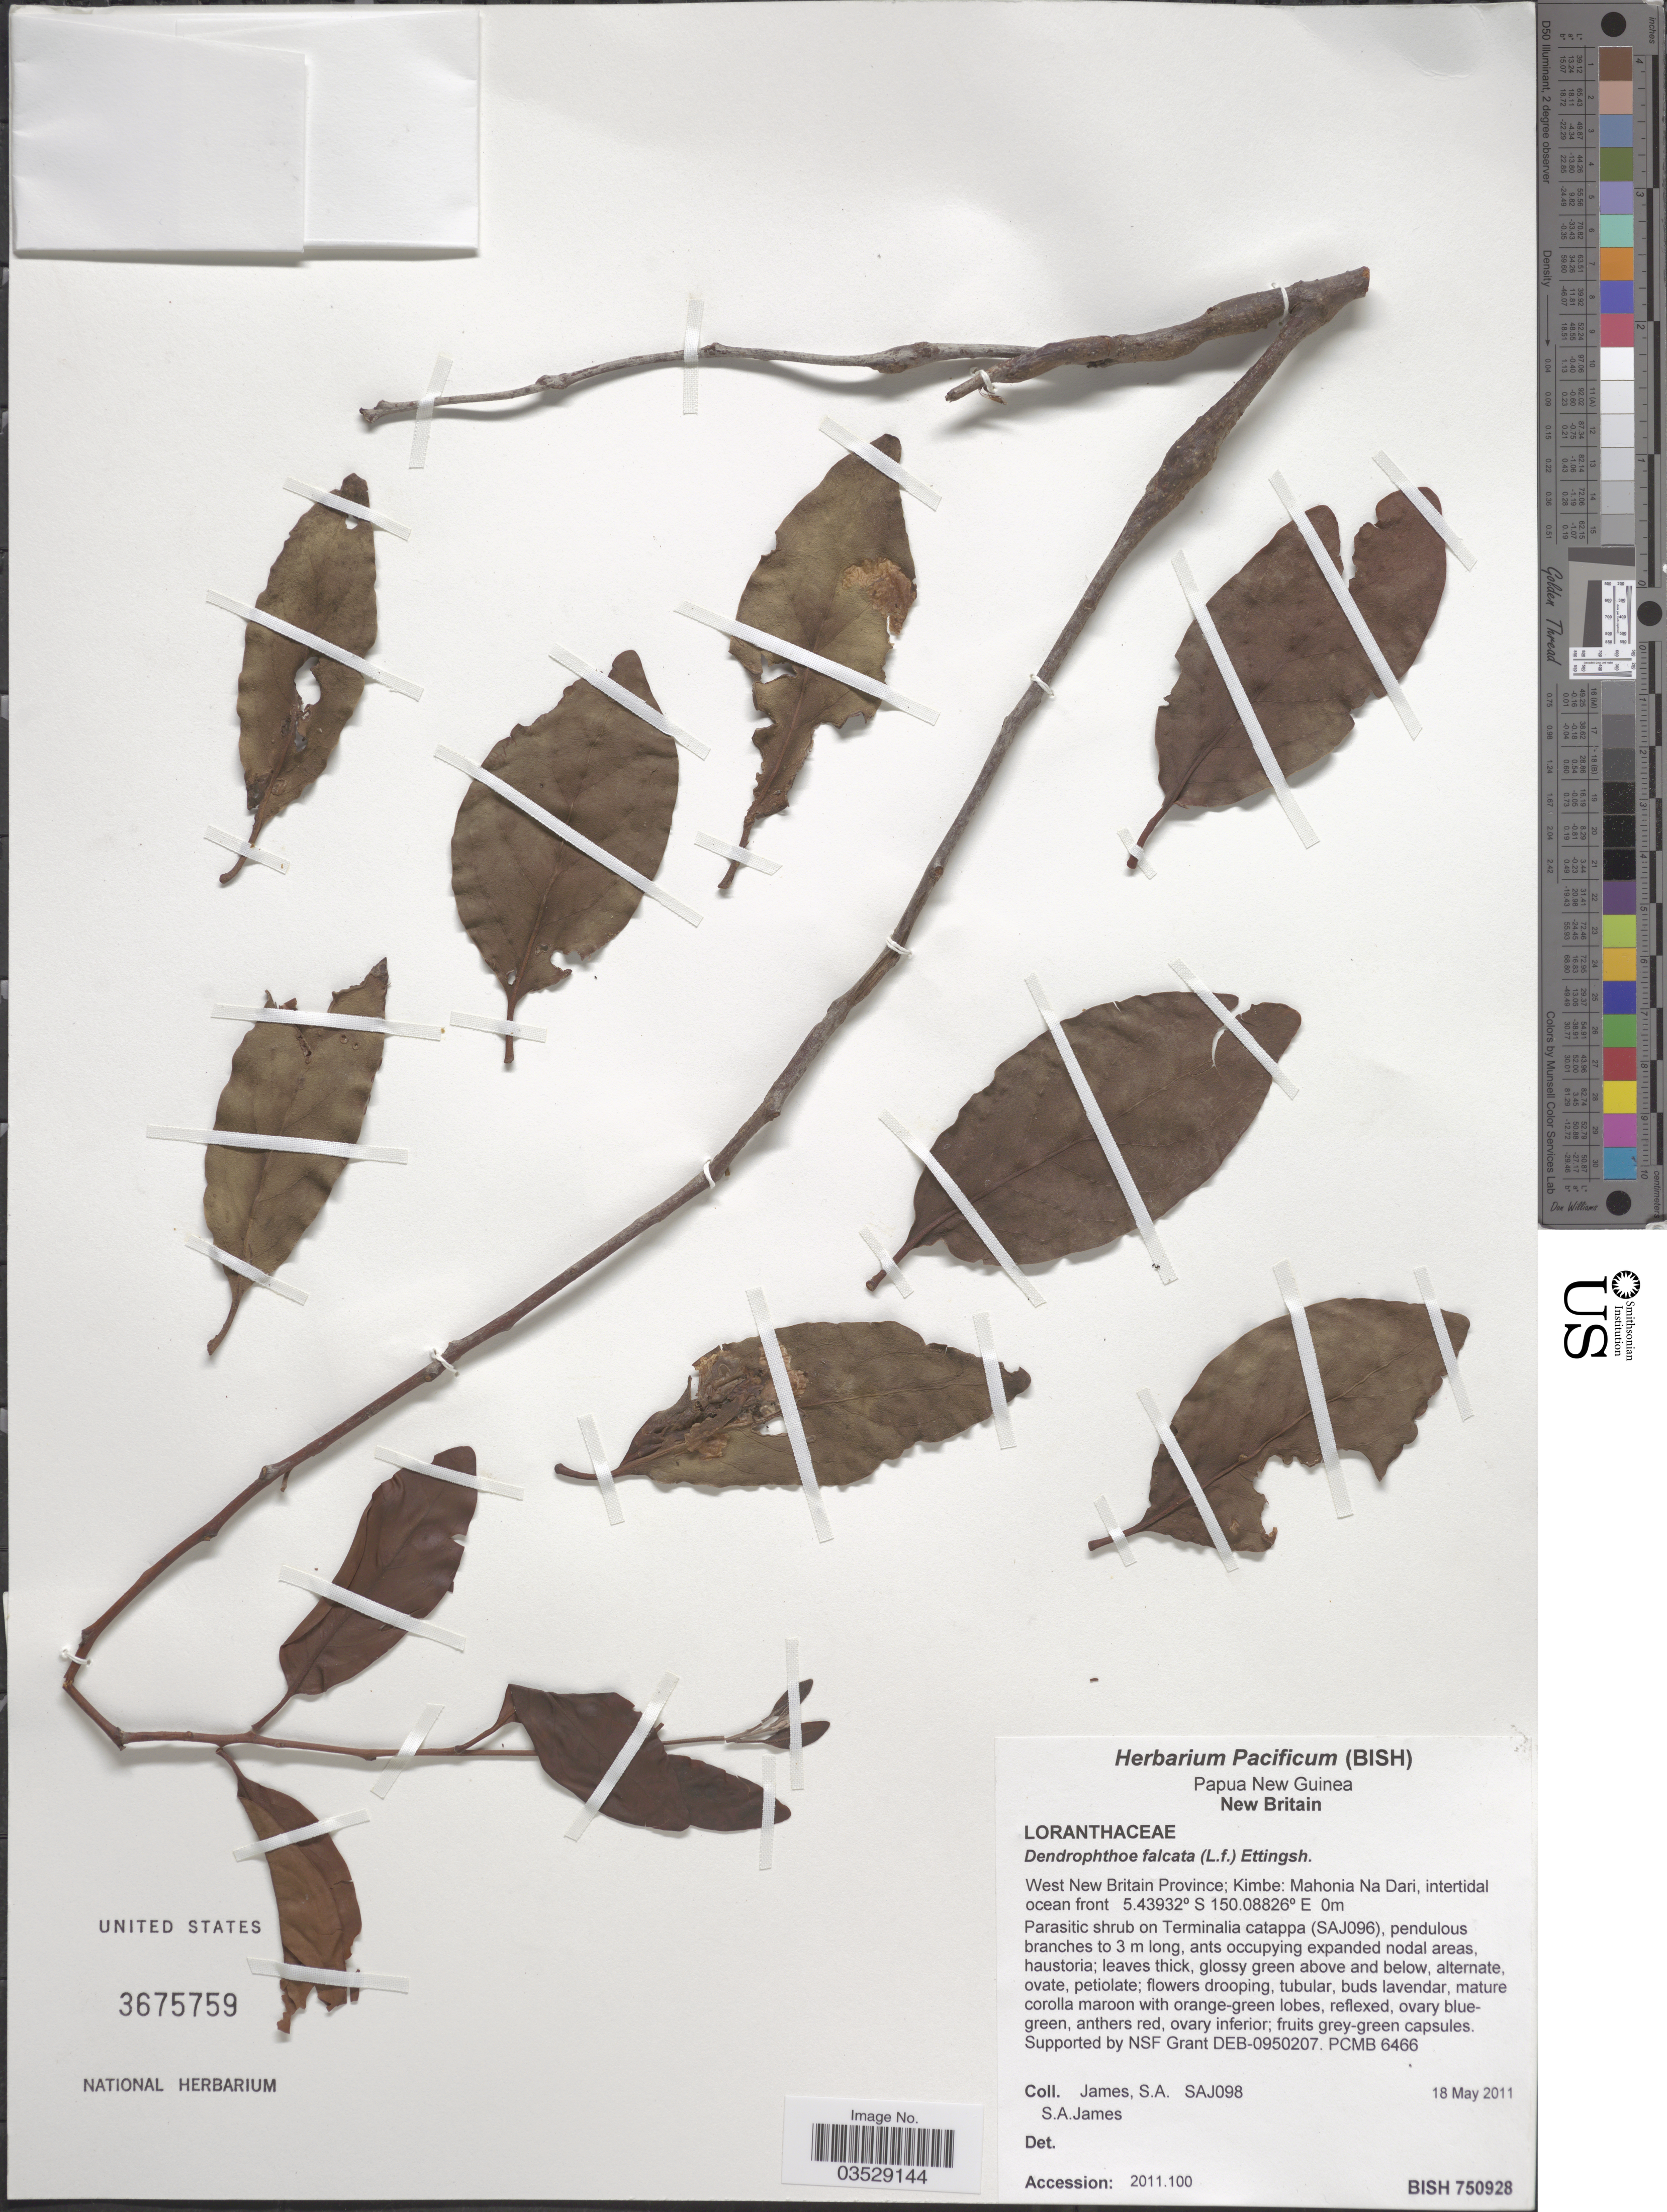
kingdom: Plantae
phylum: Tracheophyta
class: Magnoliopsida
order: Santalales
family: Loranthaceae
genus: Dendrophthoe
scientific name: Dendrophthoe falcata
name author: (L. f.) Ettingsh.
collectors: S. James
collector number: SAJ098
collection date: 2011-05-18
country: Papua New Guinea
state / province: West New Britain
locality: New Britain. Kimbe: Mahonia Na Dari, intertidal ocean front.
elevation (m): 0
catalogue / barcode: US 3675759